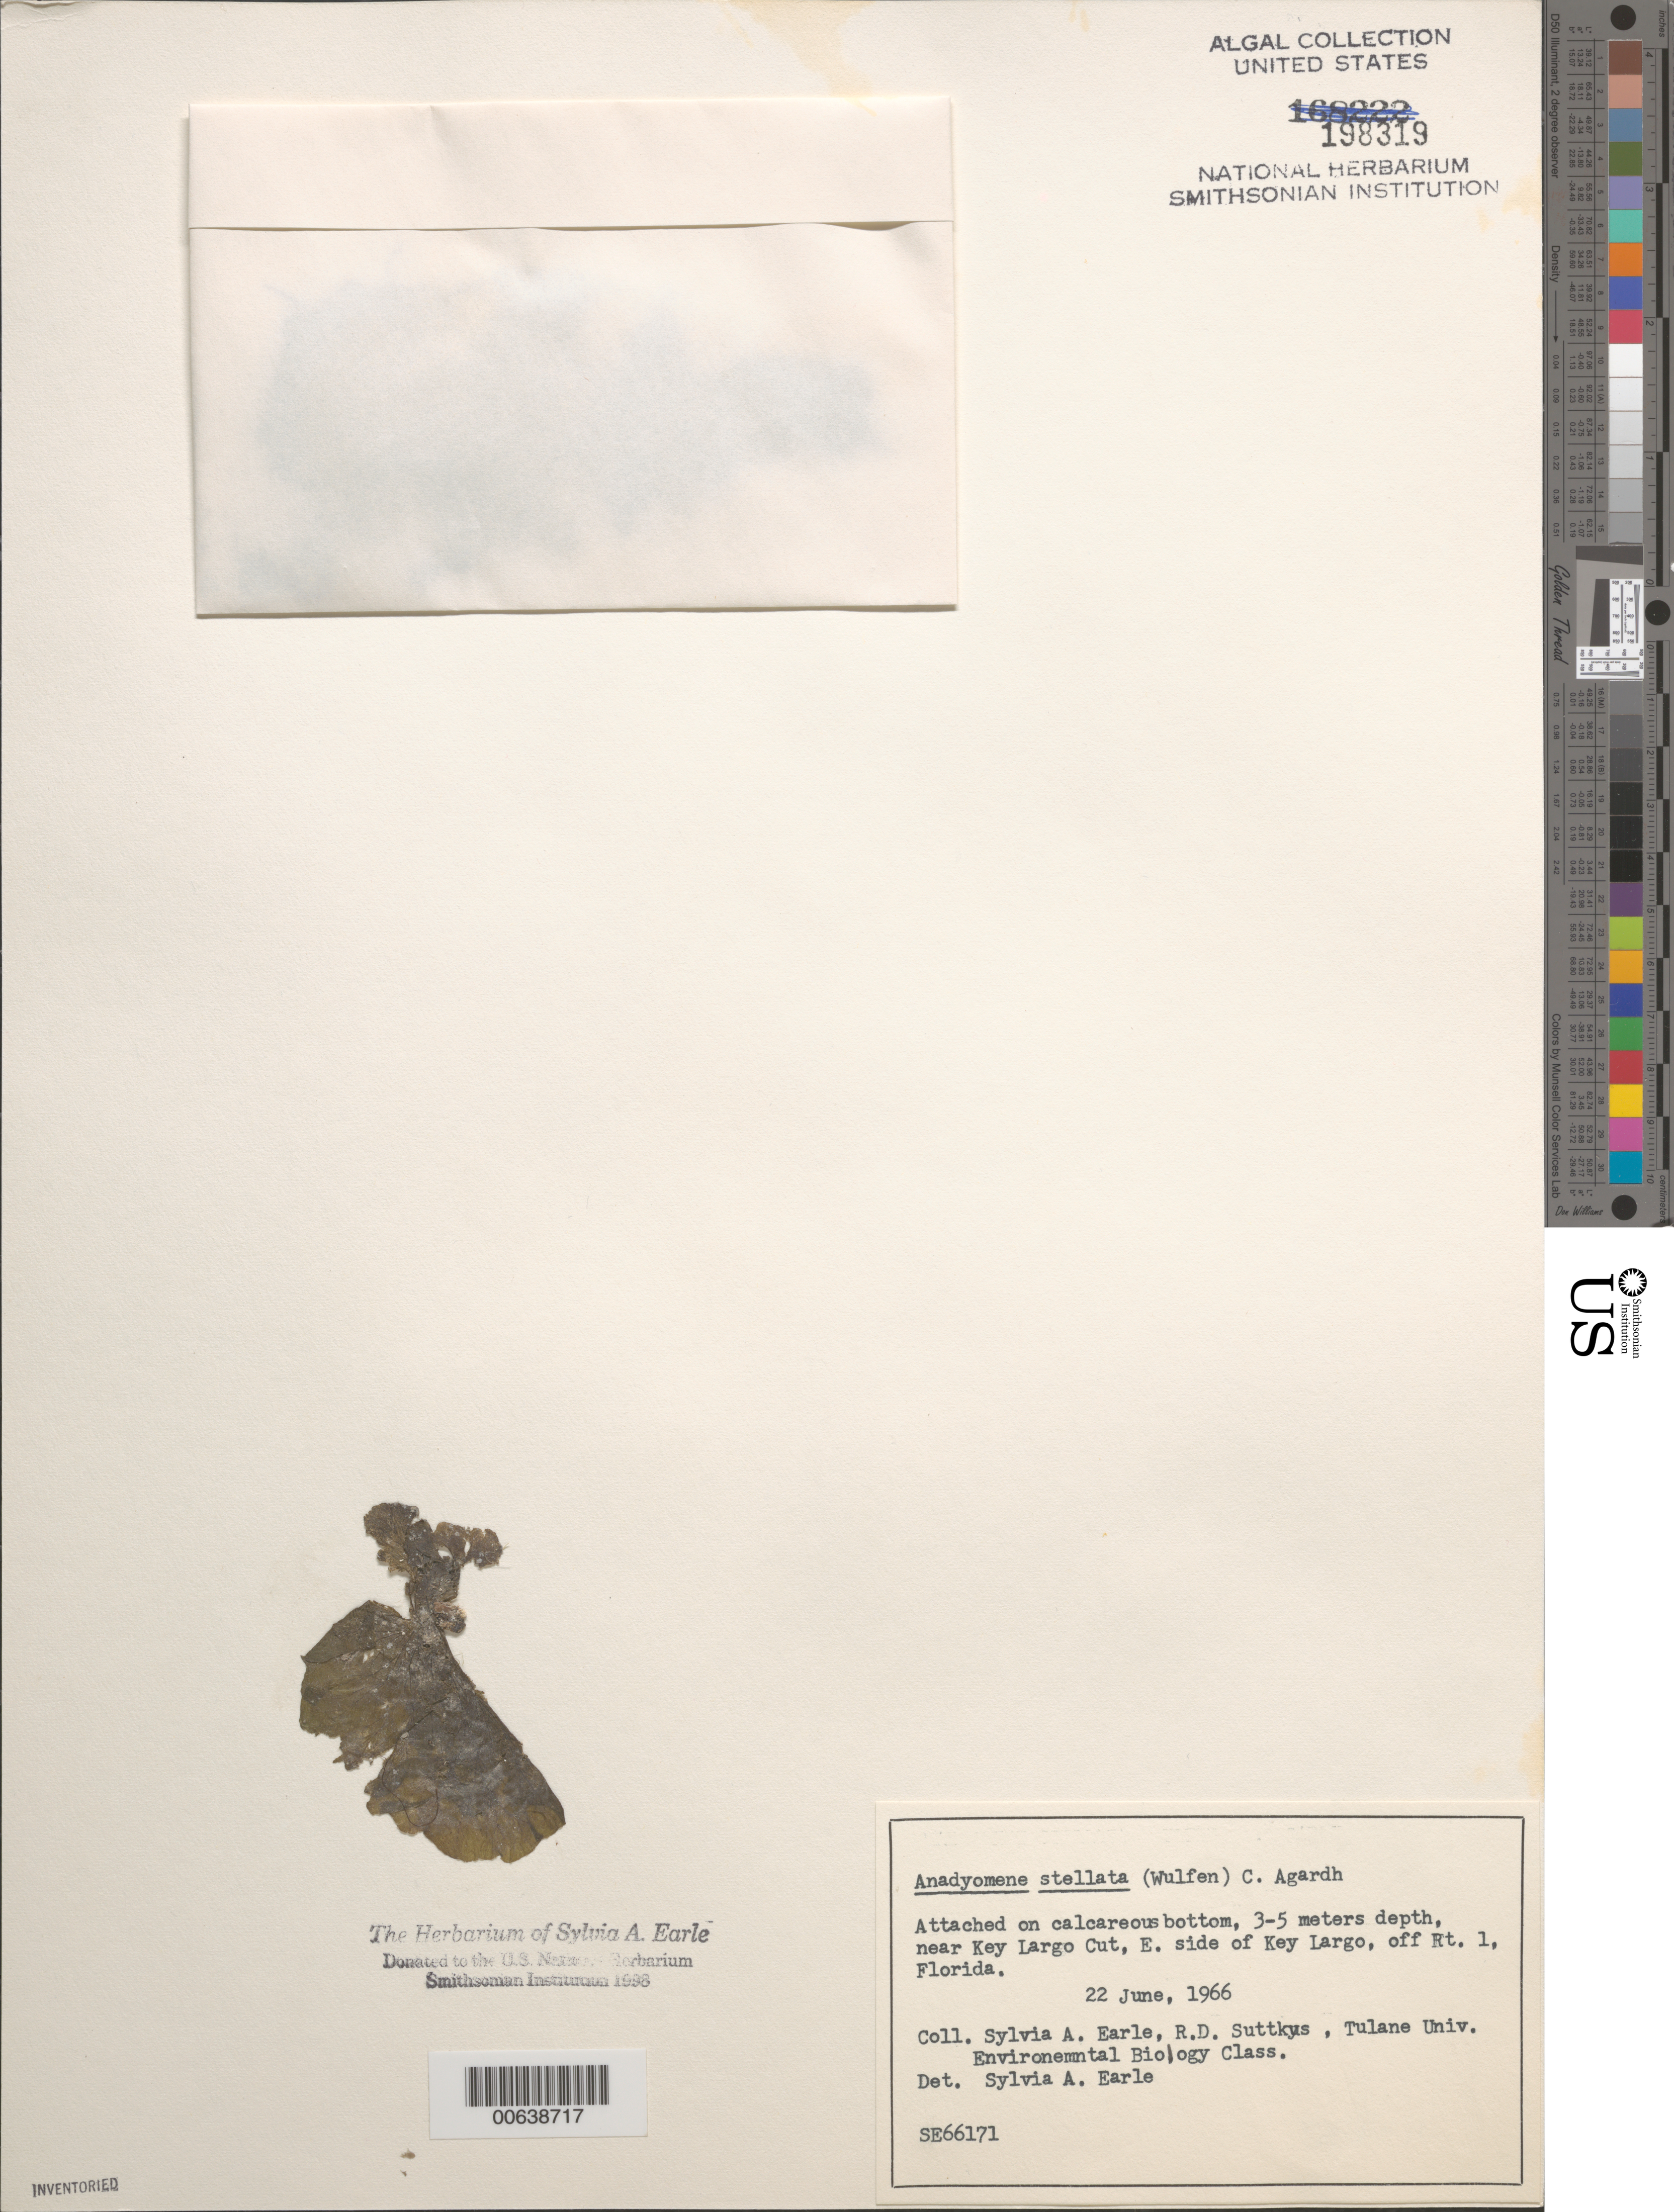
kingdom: Plantae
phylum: Chlorophyta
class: Ulvophyceae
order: Cladophorales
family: Anadyomenaceae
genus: Anadyomene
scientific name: Anadyomene stellata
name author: (Wulfen) C. Agardh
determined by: Earle, S. A.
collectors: S. A. Earle, R. Suttkus & Tulane Univ. Env. Biol. Class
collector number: Se 66171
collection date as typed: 22 Jun 1966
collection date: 1966-06-22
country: United States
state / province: Florida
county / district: Monroe County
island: Key Largo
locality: Off US Route 1, near Key Largo Cut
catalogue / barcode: US 198319